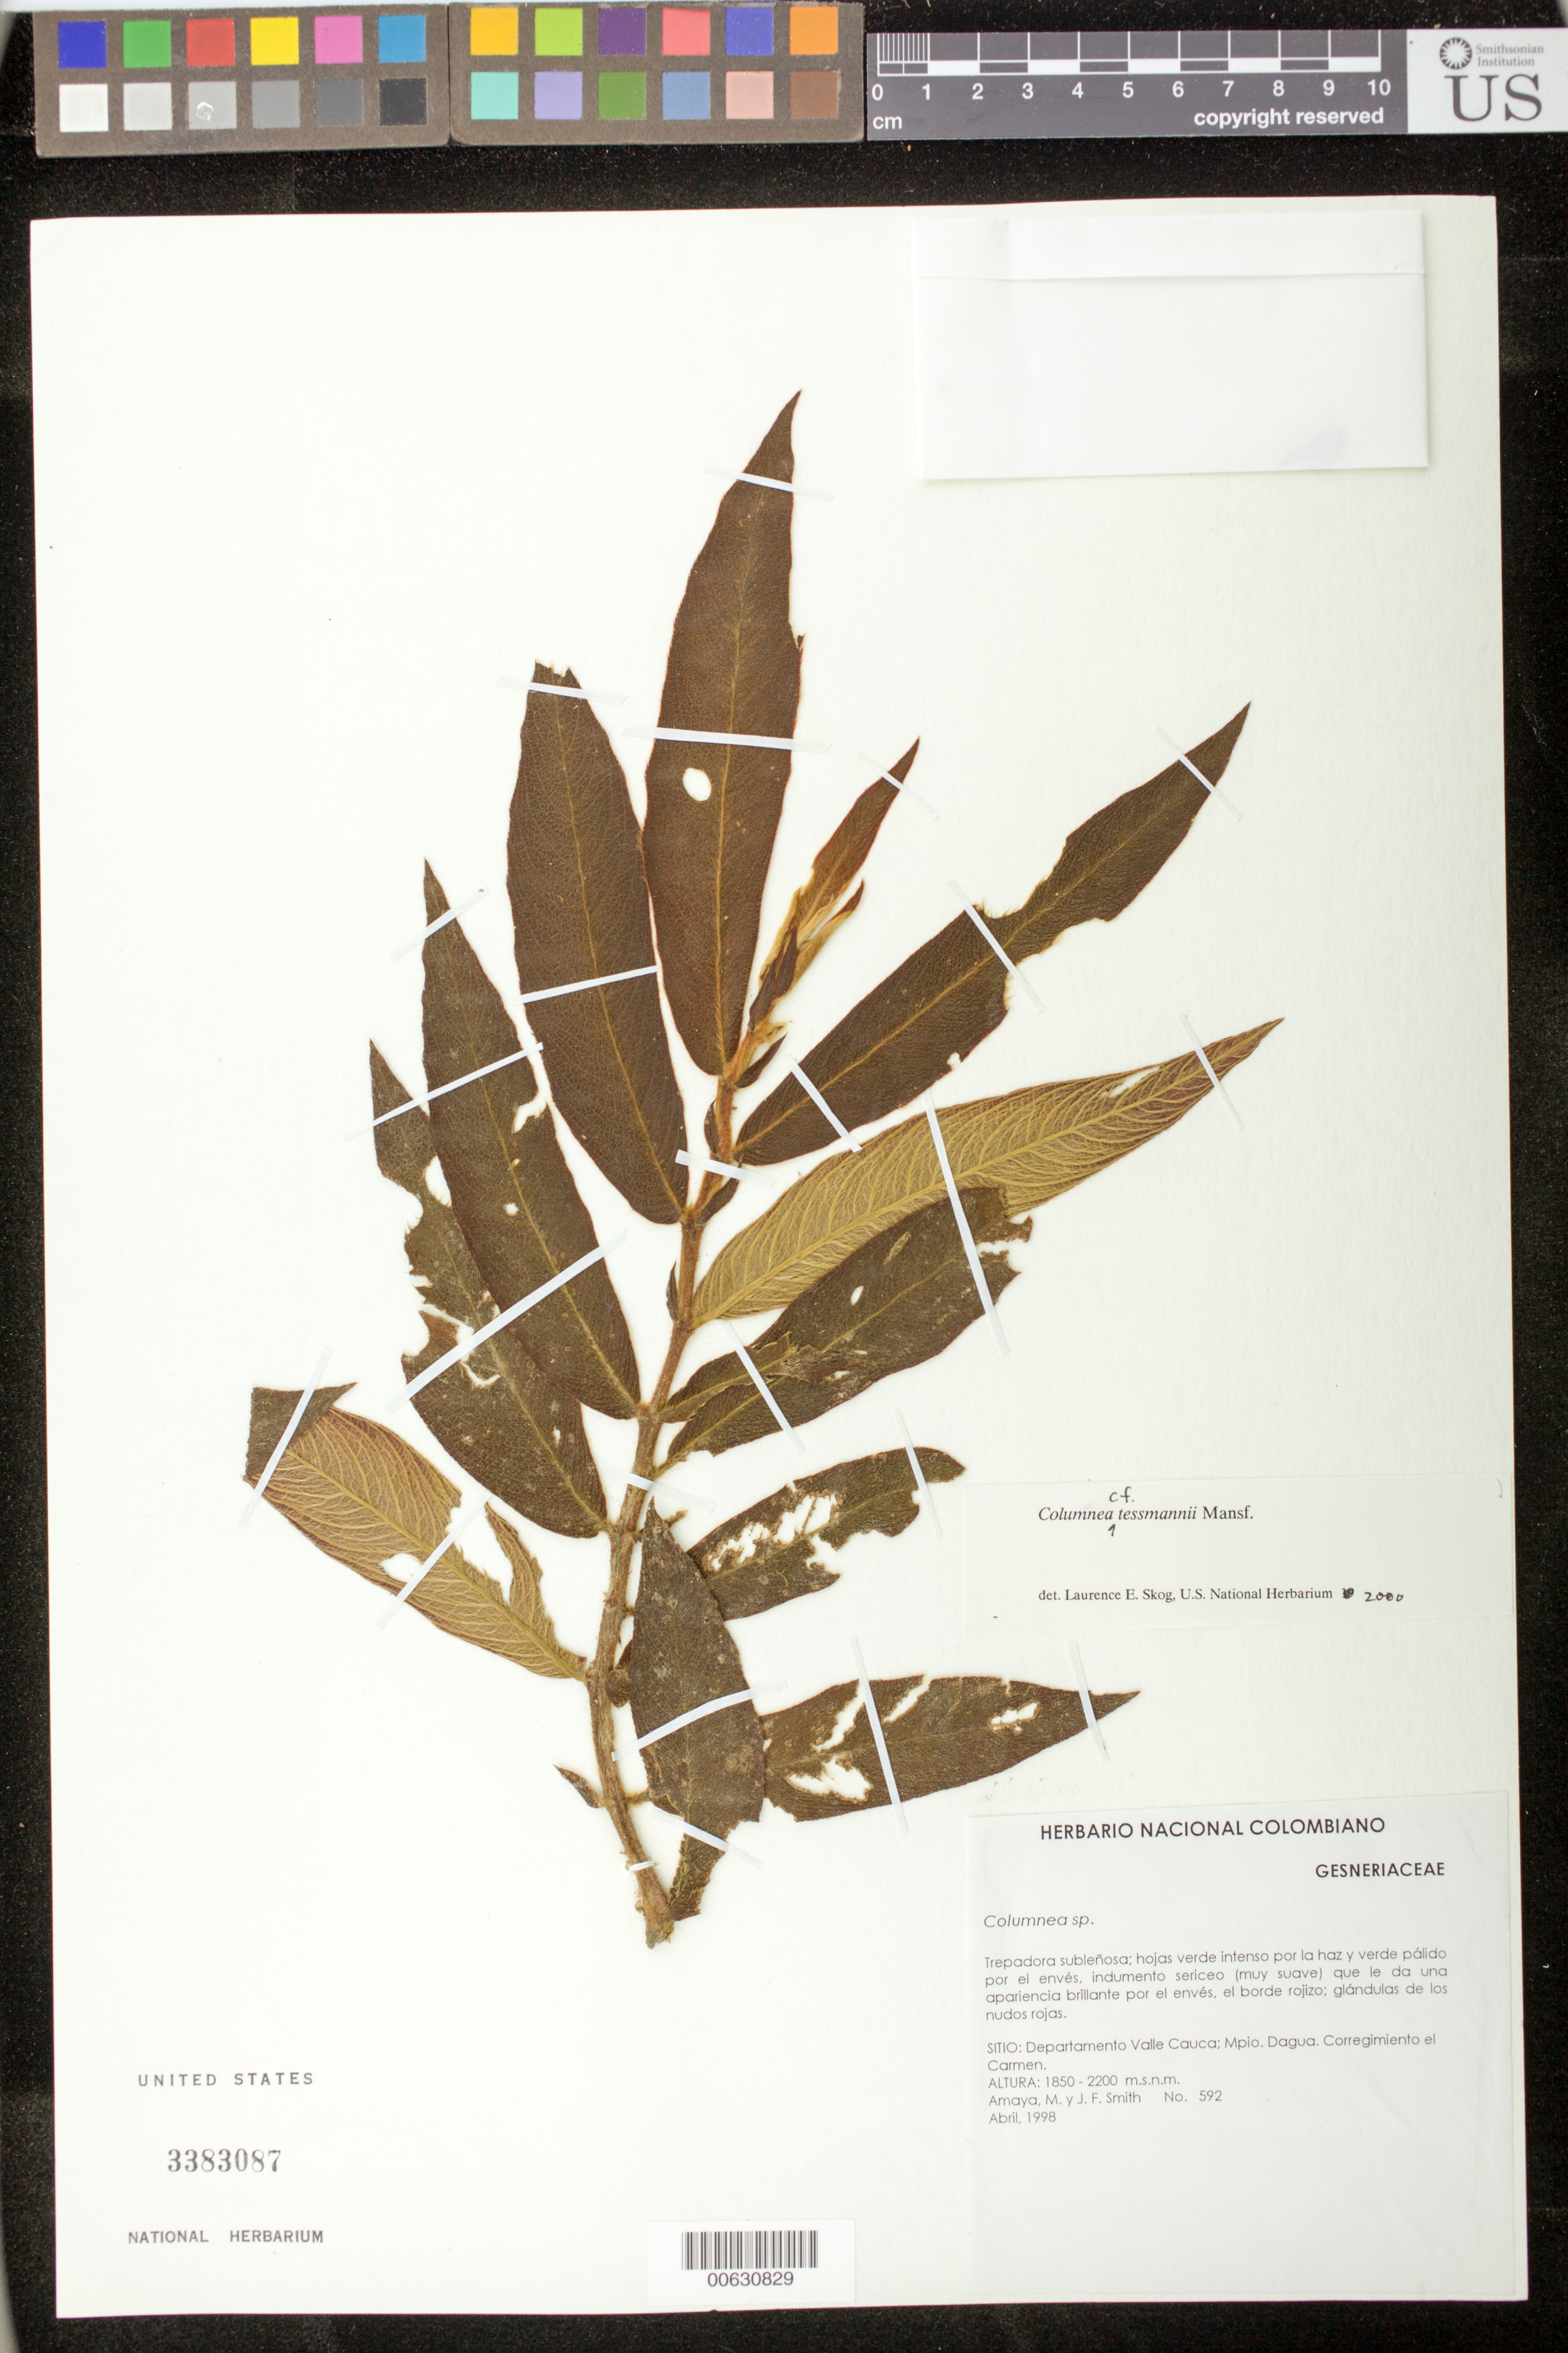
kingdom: Plantae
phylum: Tracheophyta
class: Magnoliopsida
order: Lamiales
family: Gesneriaceae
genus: Columnea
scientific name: Columnea tessmannii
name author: Mansf.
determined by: Skog, Laurence E.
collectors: M. Amaya & J. F. Smith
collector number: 592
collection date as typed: Apr 1998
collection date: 1998-04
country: Colombia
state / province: Valle del Cauca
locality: Mpio. Dagua. Corregimiento el Carmen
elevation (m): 1850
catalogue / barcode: US 3383087